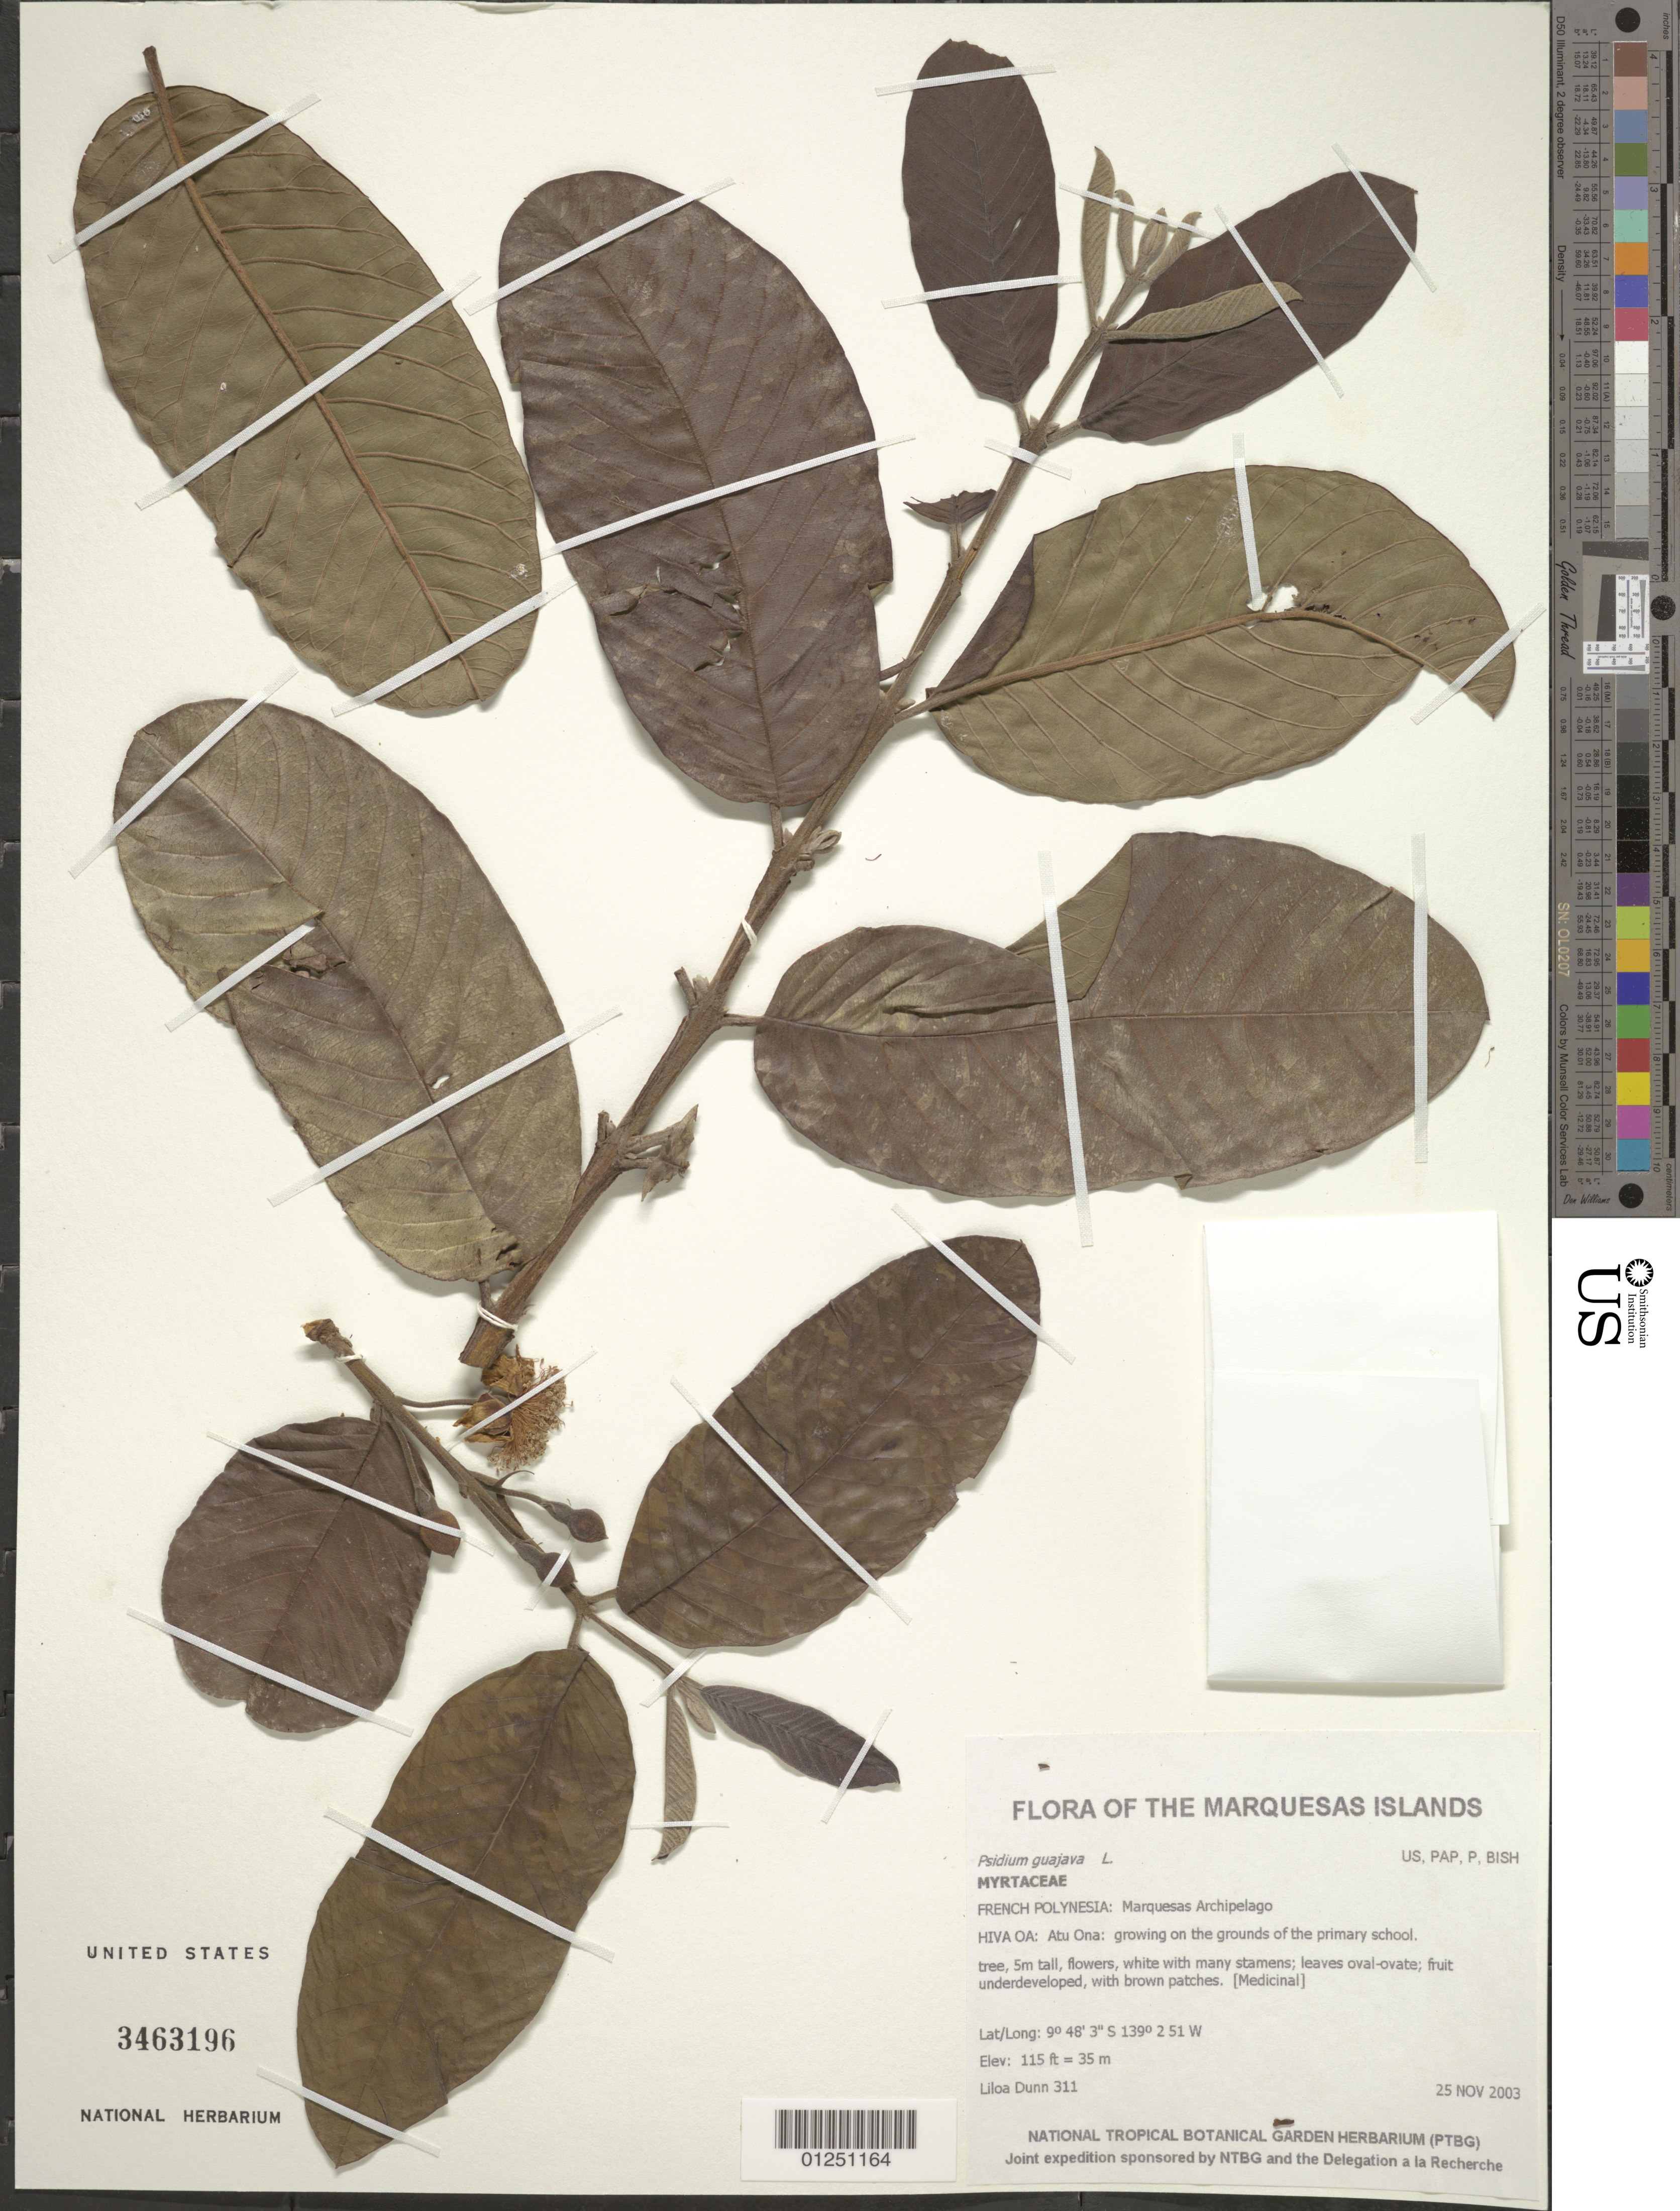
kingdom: Plantae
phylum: Tracheophyta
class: Magnoliopsida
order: Myrtales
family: Myrtaceae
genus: Psidium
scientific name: Psidium guajava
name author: L.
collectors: L. Dunn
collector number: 311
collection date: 2003-11-25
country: French Polynesia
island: Hiva Oa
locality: Atu Ona: growing on the grounds of the primary school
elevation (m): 35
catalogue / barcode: US 3463196